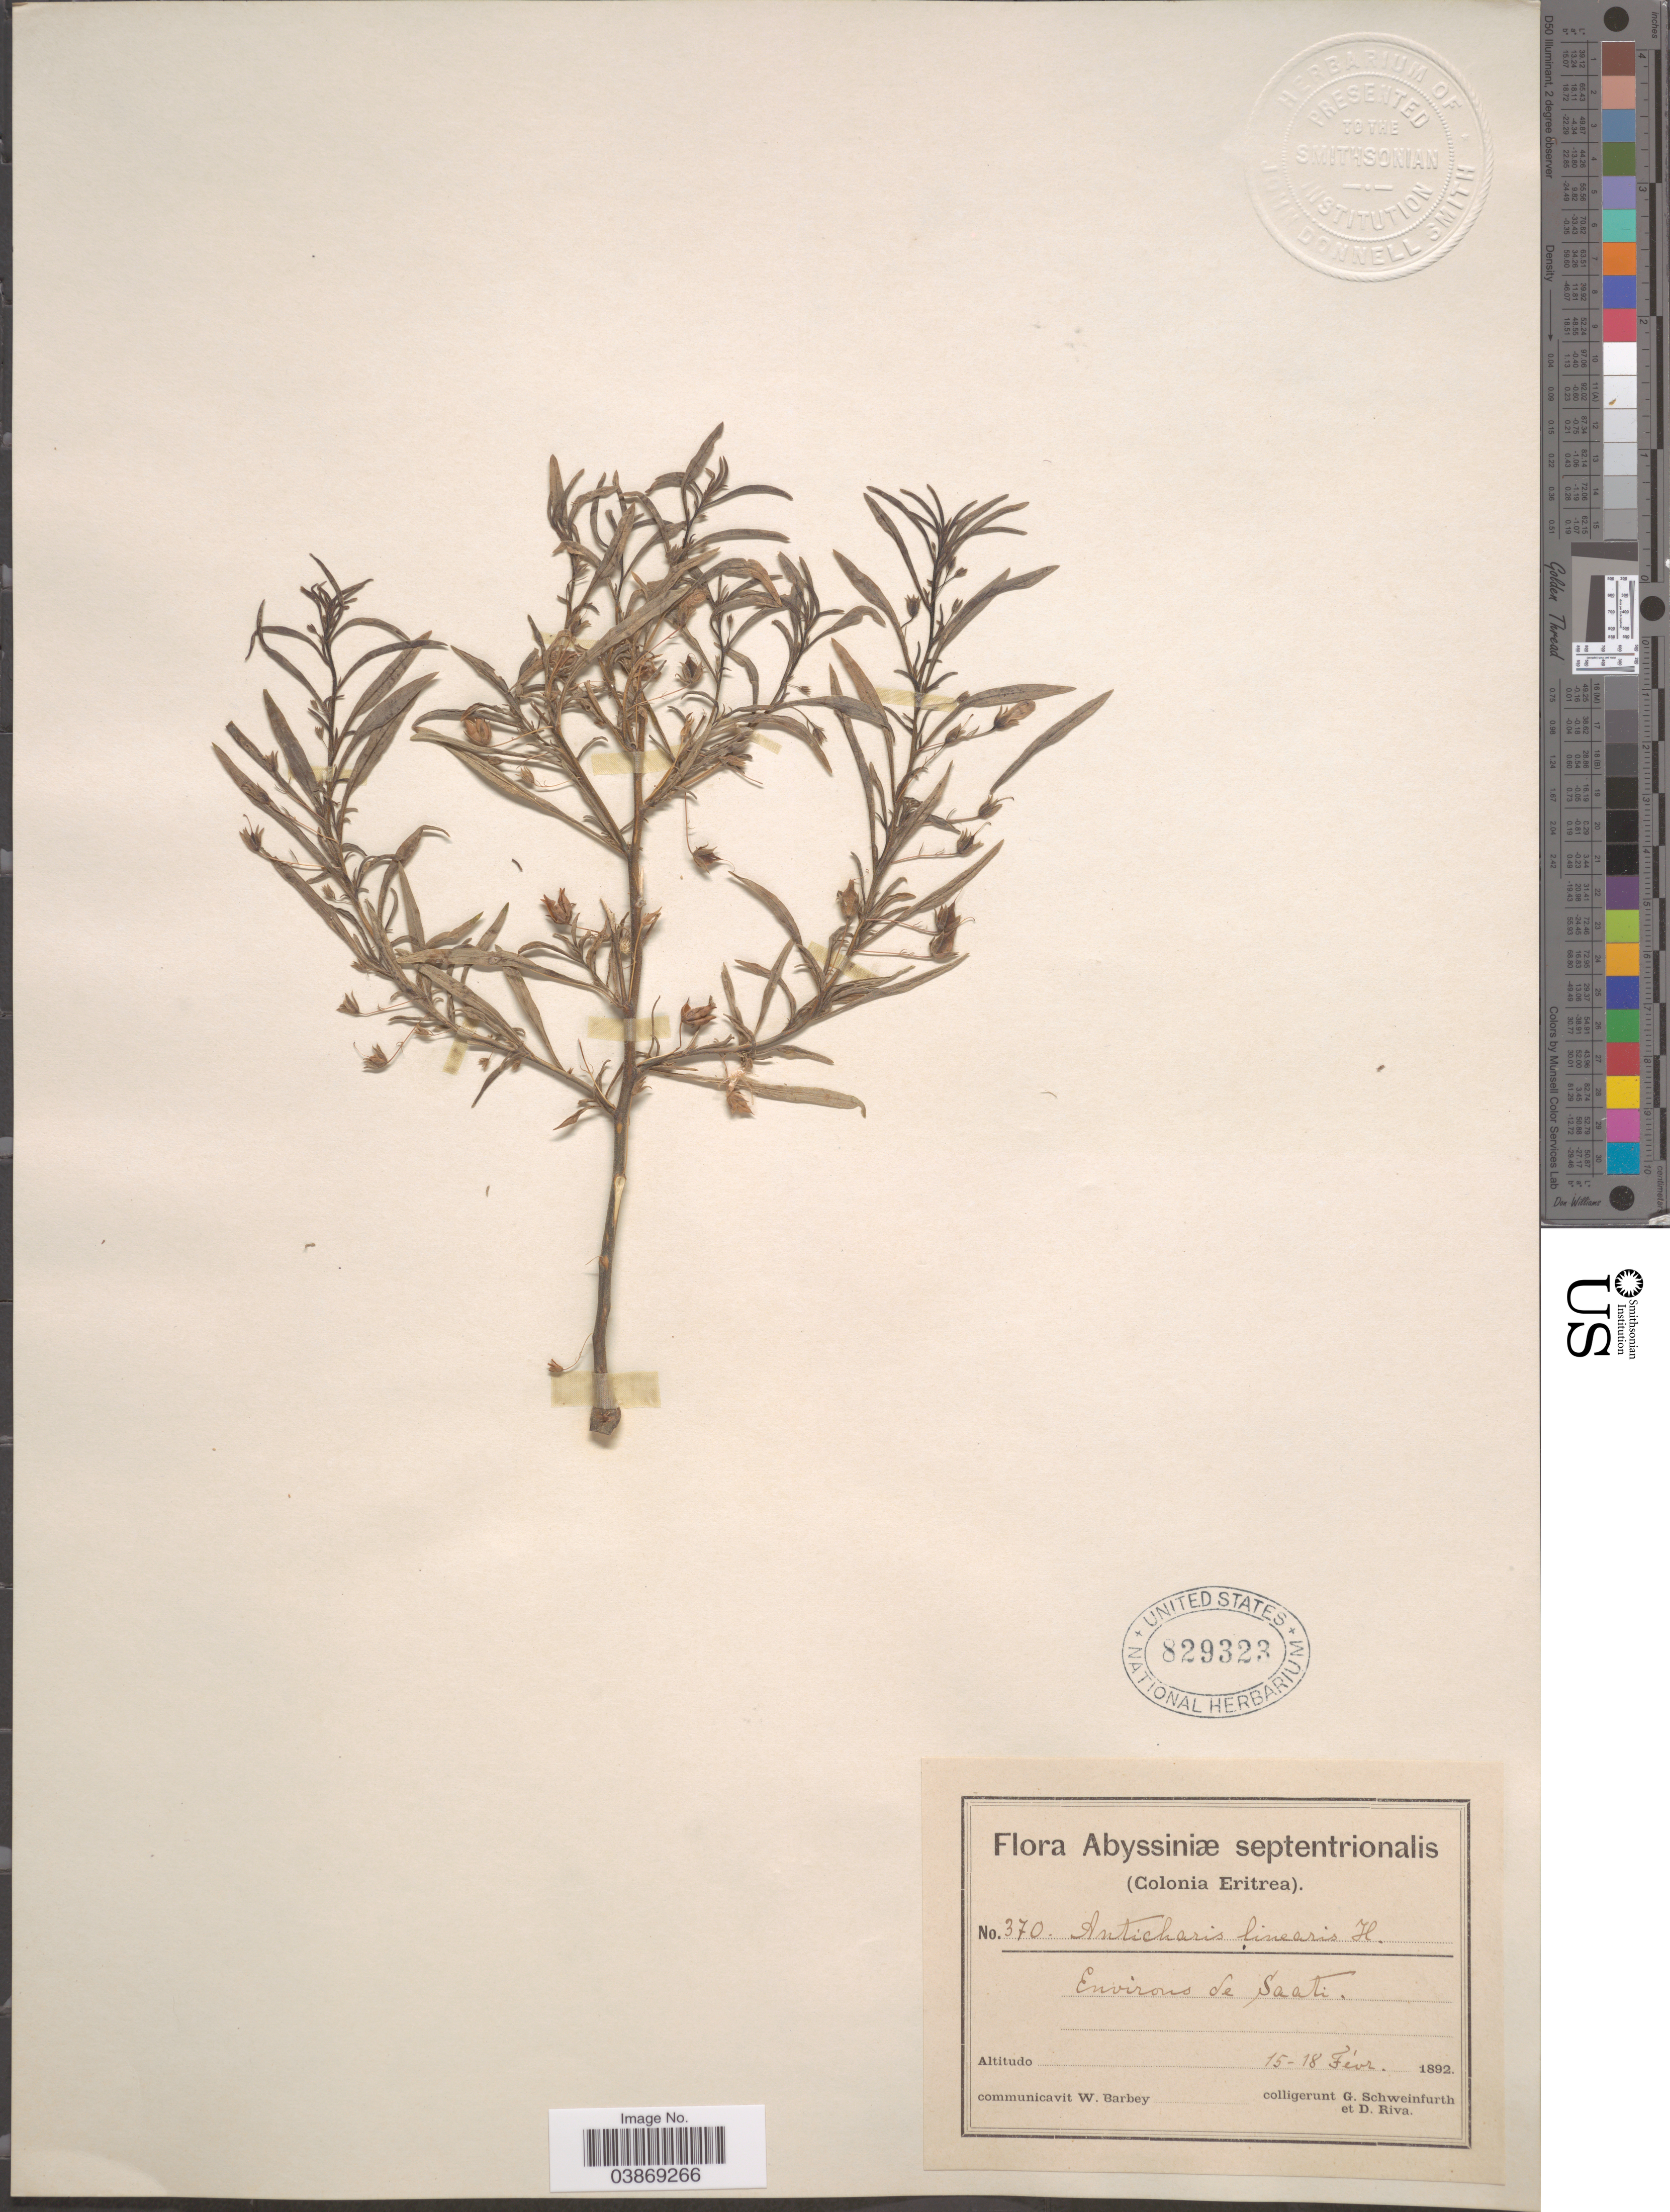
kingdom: Plantae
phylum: Tracheophyta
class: Magnoliopsida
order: Lamiales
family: Scrophulariaceae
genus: Anticharis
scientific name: Anticharis linearis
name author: (Benth.) Hochst. ex Asch.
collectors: G. A. Schweinfurth (herbarium) & D. Riva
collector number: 370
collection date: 1892-02-15/1892-02-18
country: Eritrea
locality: Abyssiniæ septentrionalis. (Colonia Eritrea). Environs de Saati.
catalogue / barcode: US 829323